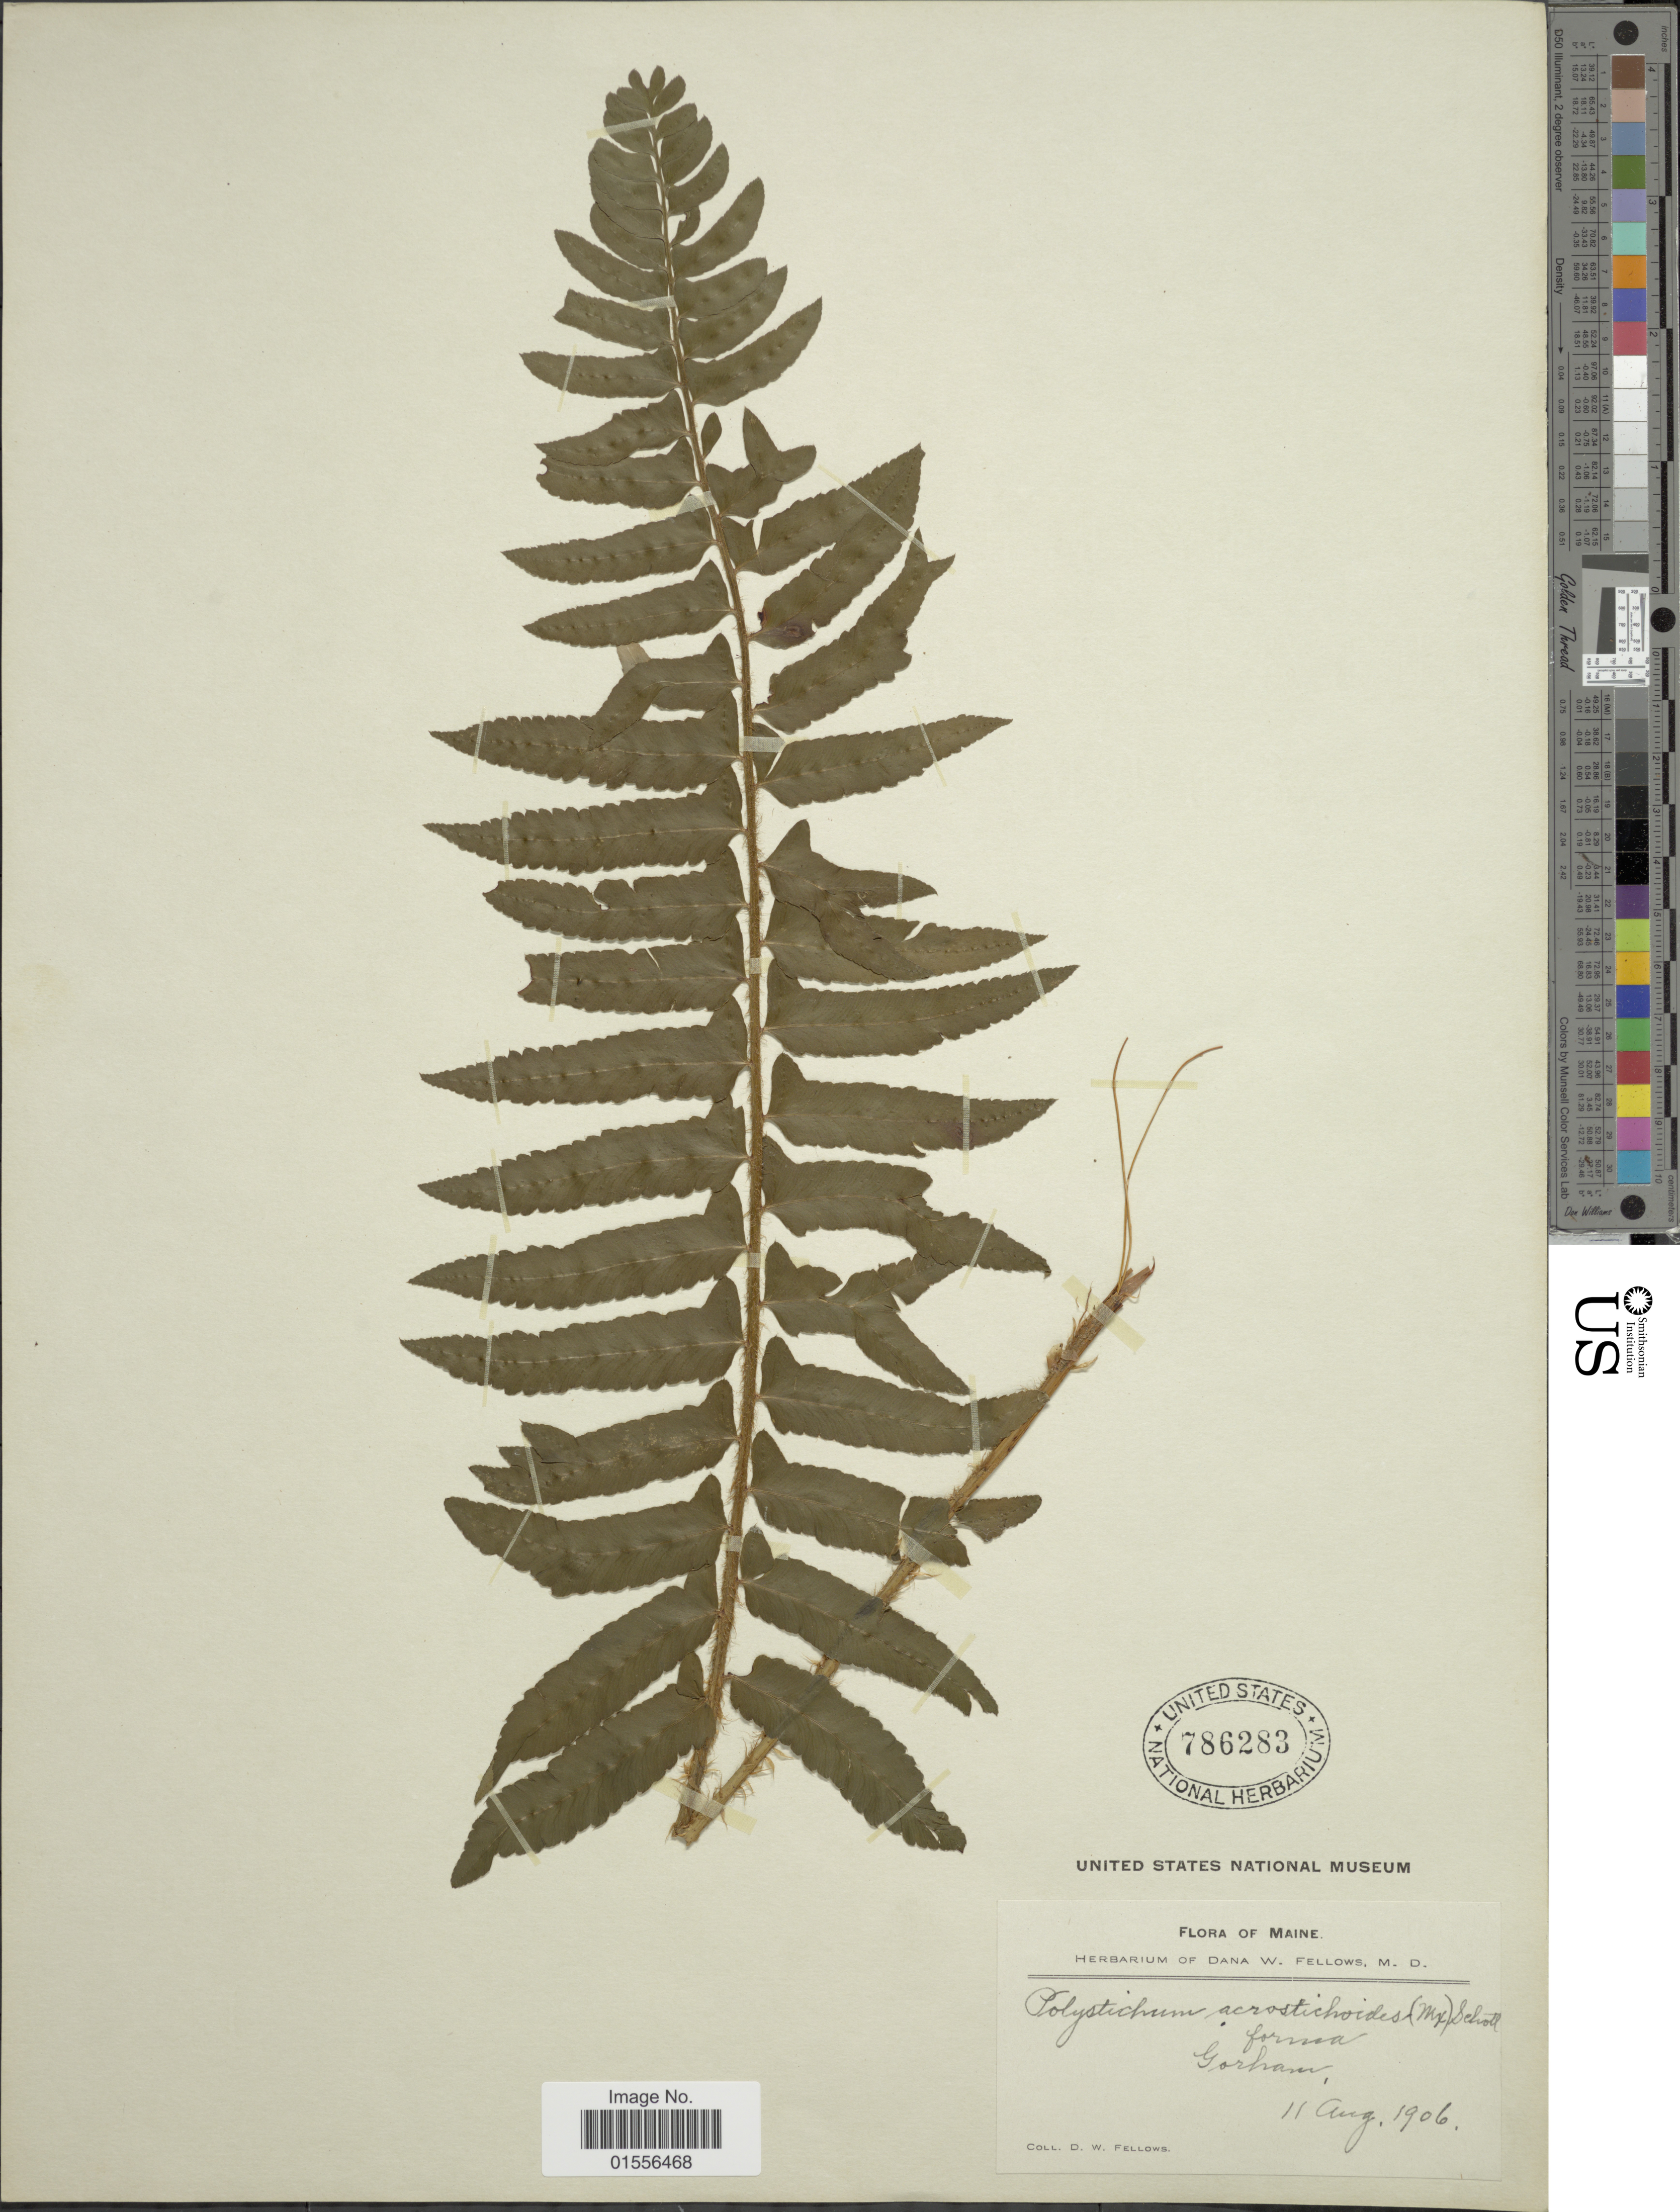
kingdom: Plantae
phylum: Tracheophyta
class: Polypodiopsida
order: Polypodiales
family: Dryopteridaceae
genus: Polystichum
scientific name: Polystichum acrostichoides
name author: (Michx.) Schott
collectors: D. W. Fellows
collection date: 1906-08-11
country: United States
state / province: Maine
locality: Gorham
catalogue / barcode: US 786283